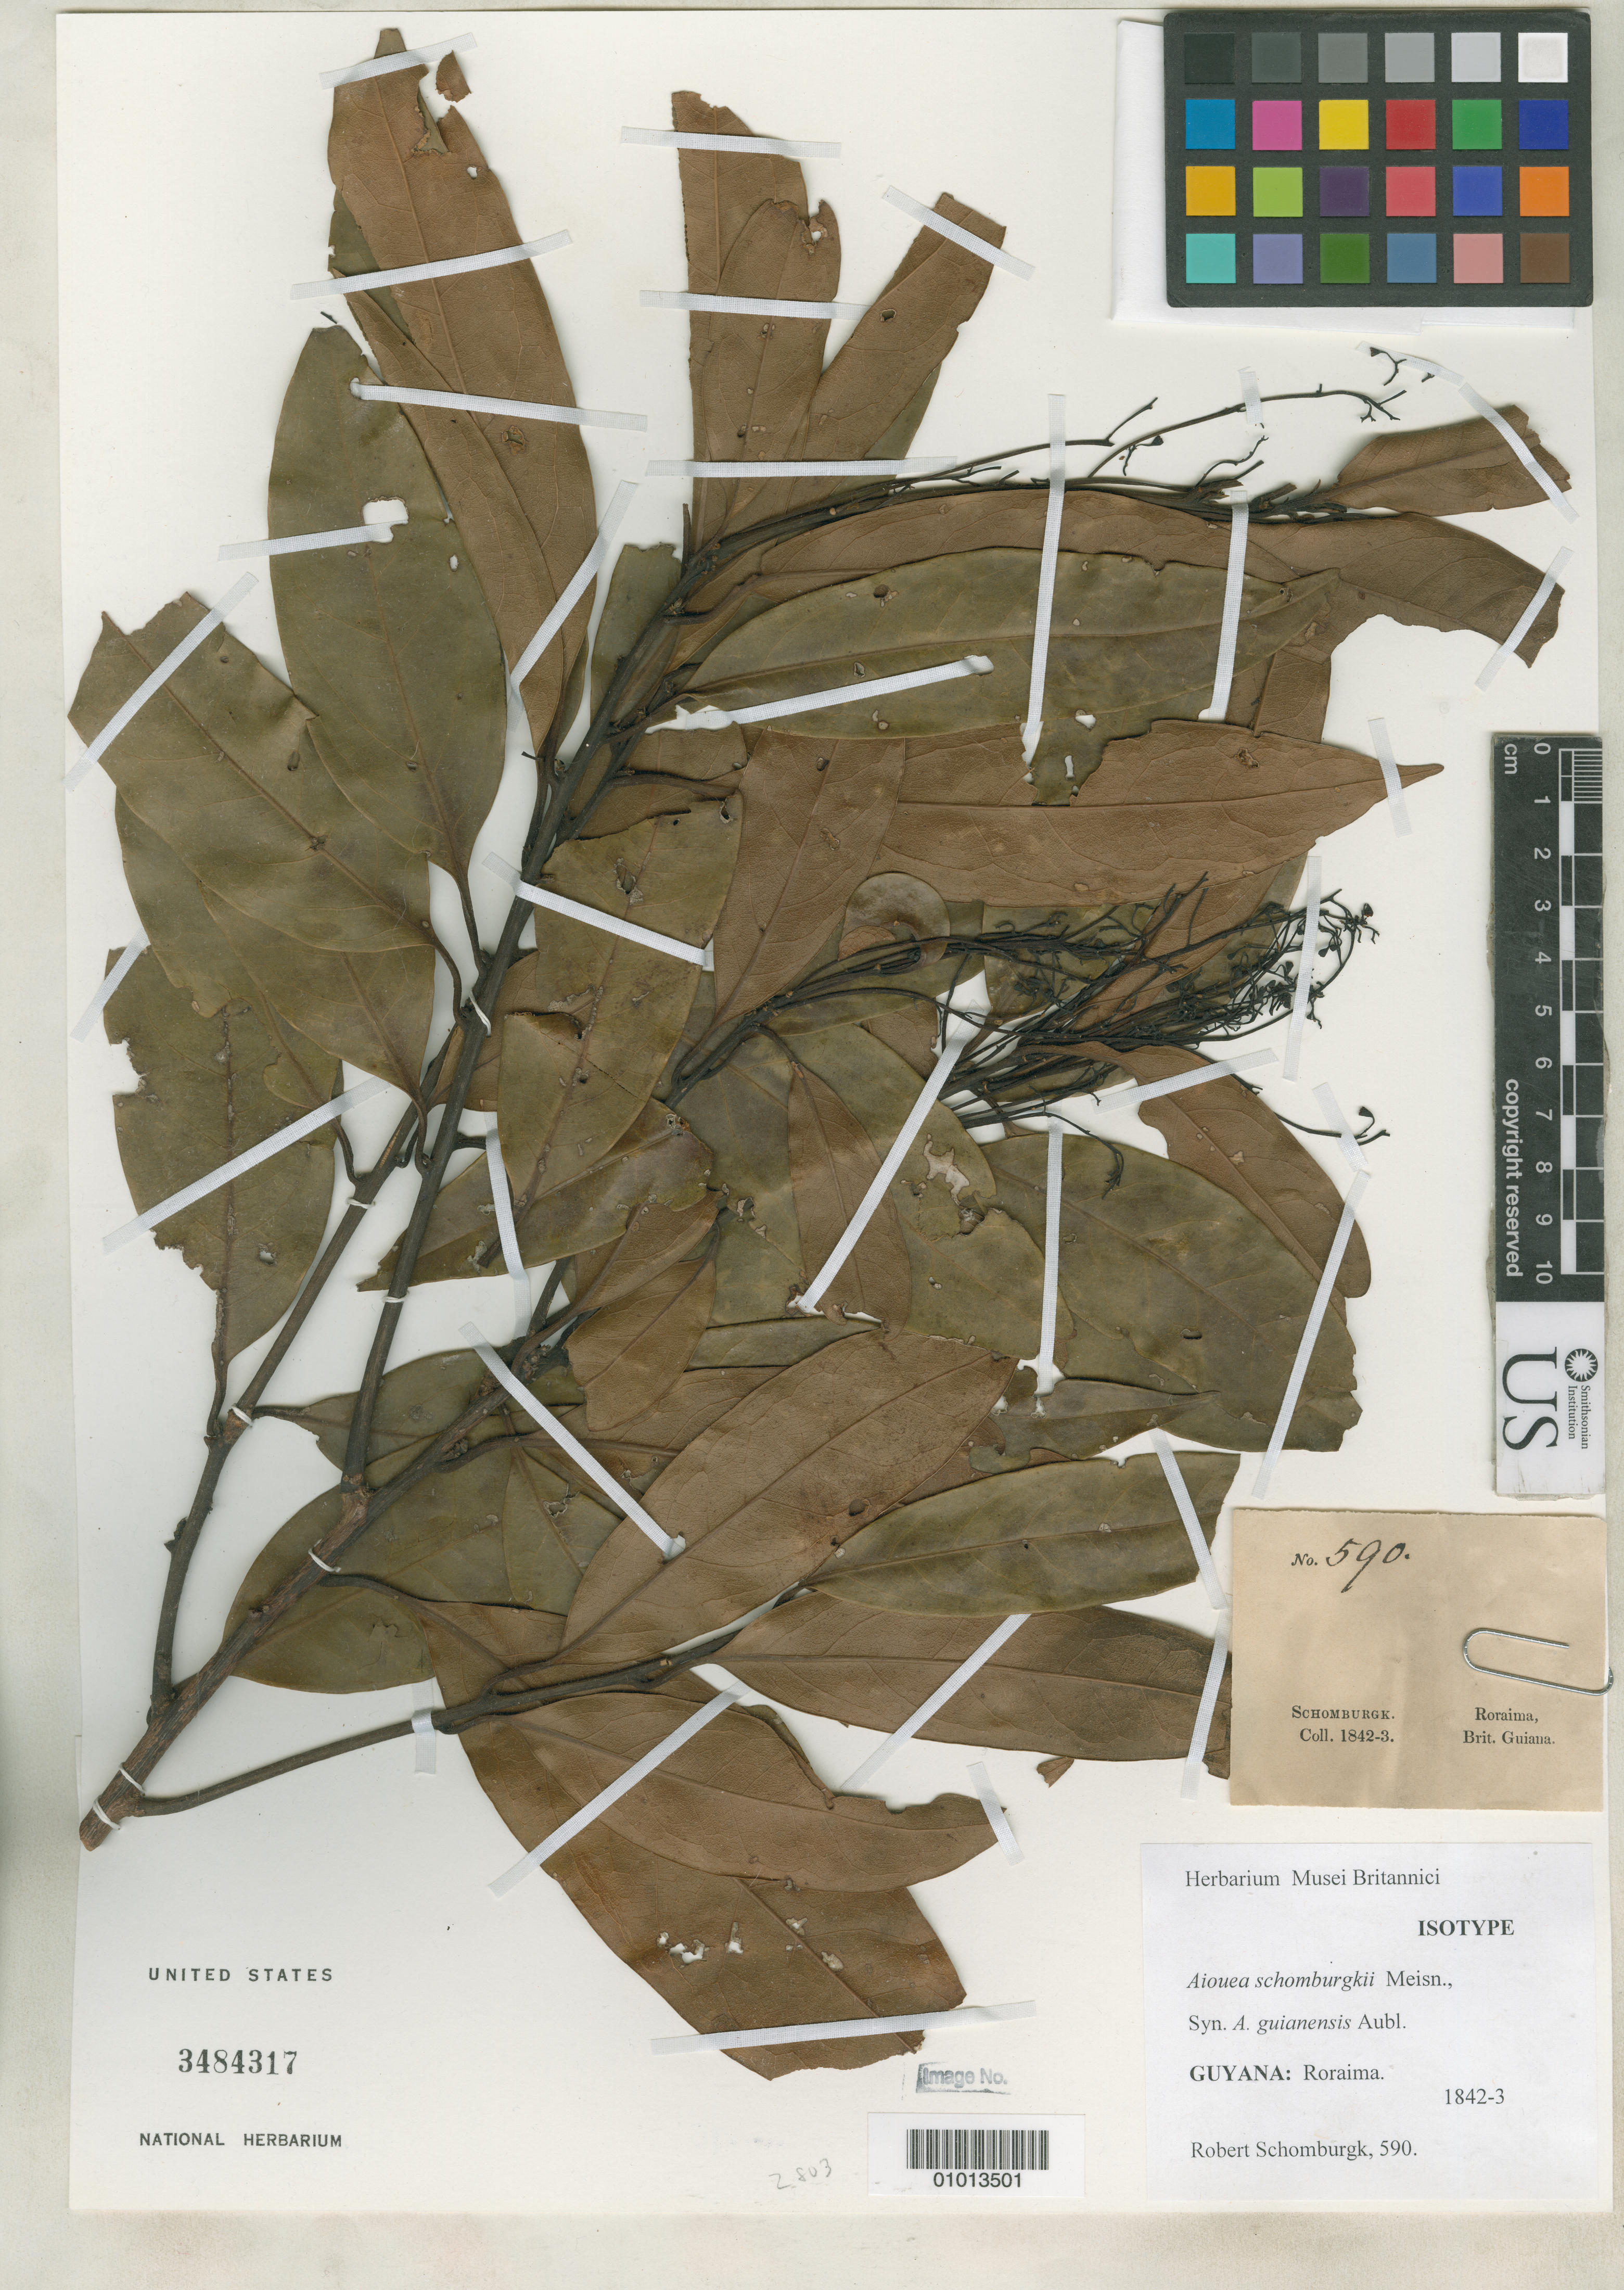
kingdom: Plantae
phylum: Tracheophyta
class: Magnoliopsida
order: Laurales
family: Lauraceae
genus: Aiouea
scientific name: Aiouea schomburgkii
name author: Meisn. in DC.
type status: Isotype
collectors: M. R. Schomburgk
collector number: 590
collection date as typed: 1842 to -- --- 1843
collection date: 1842/1843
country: Guyana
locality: Roraima, Brit. Guiana.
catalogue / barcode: US 3484317